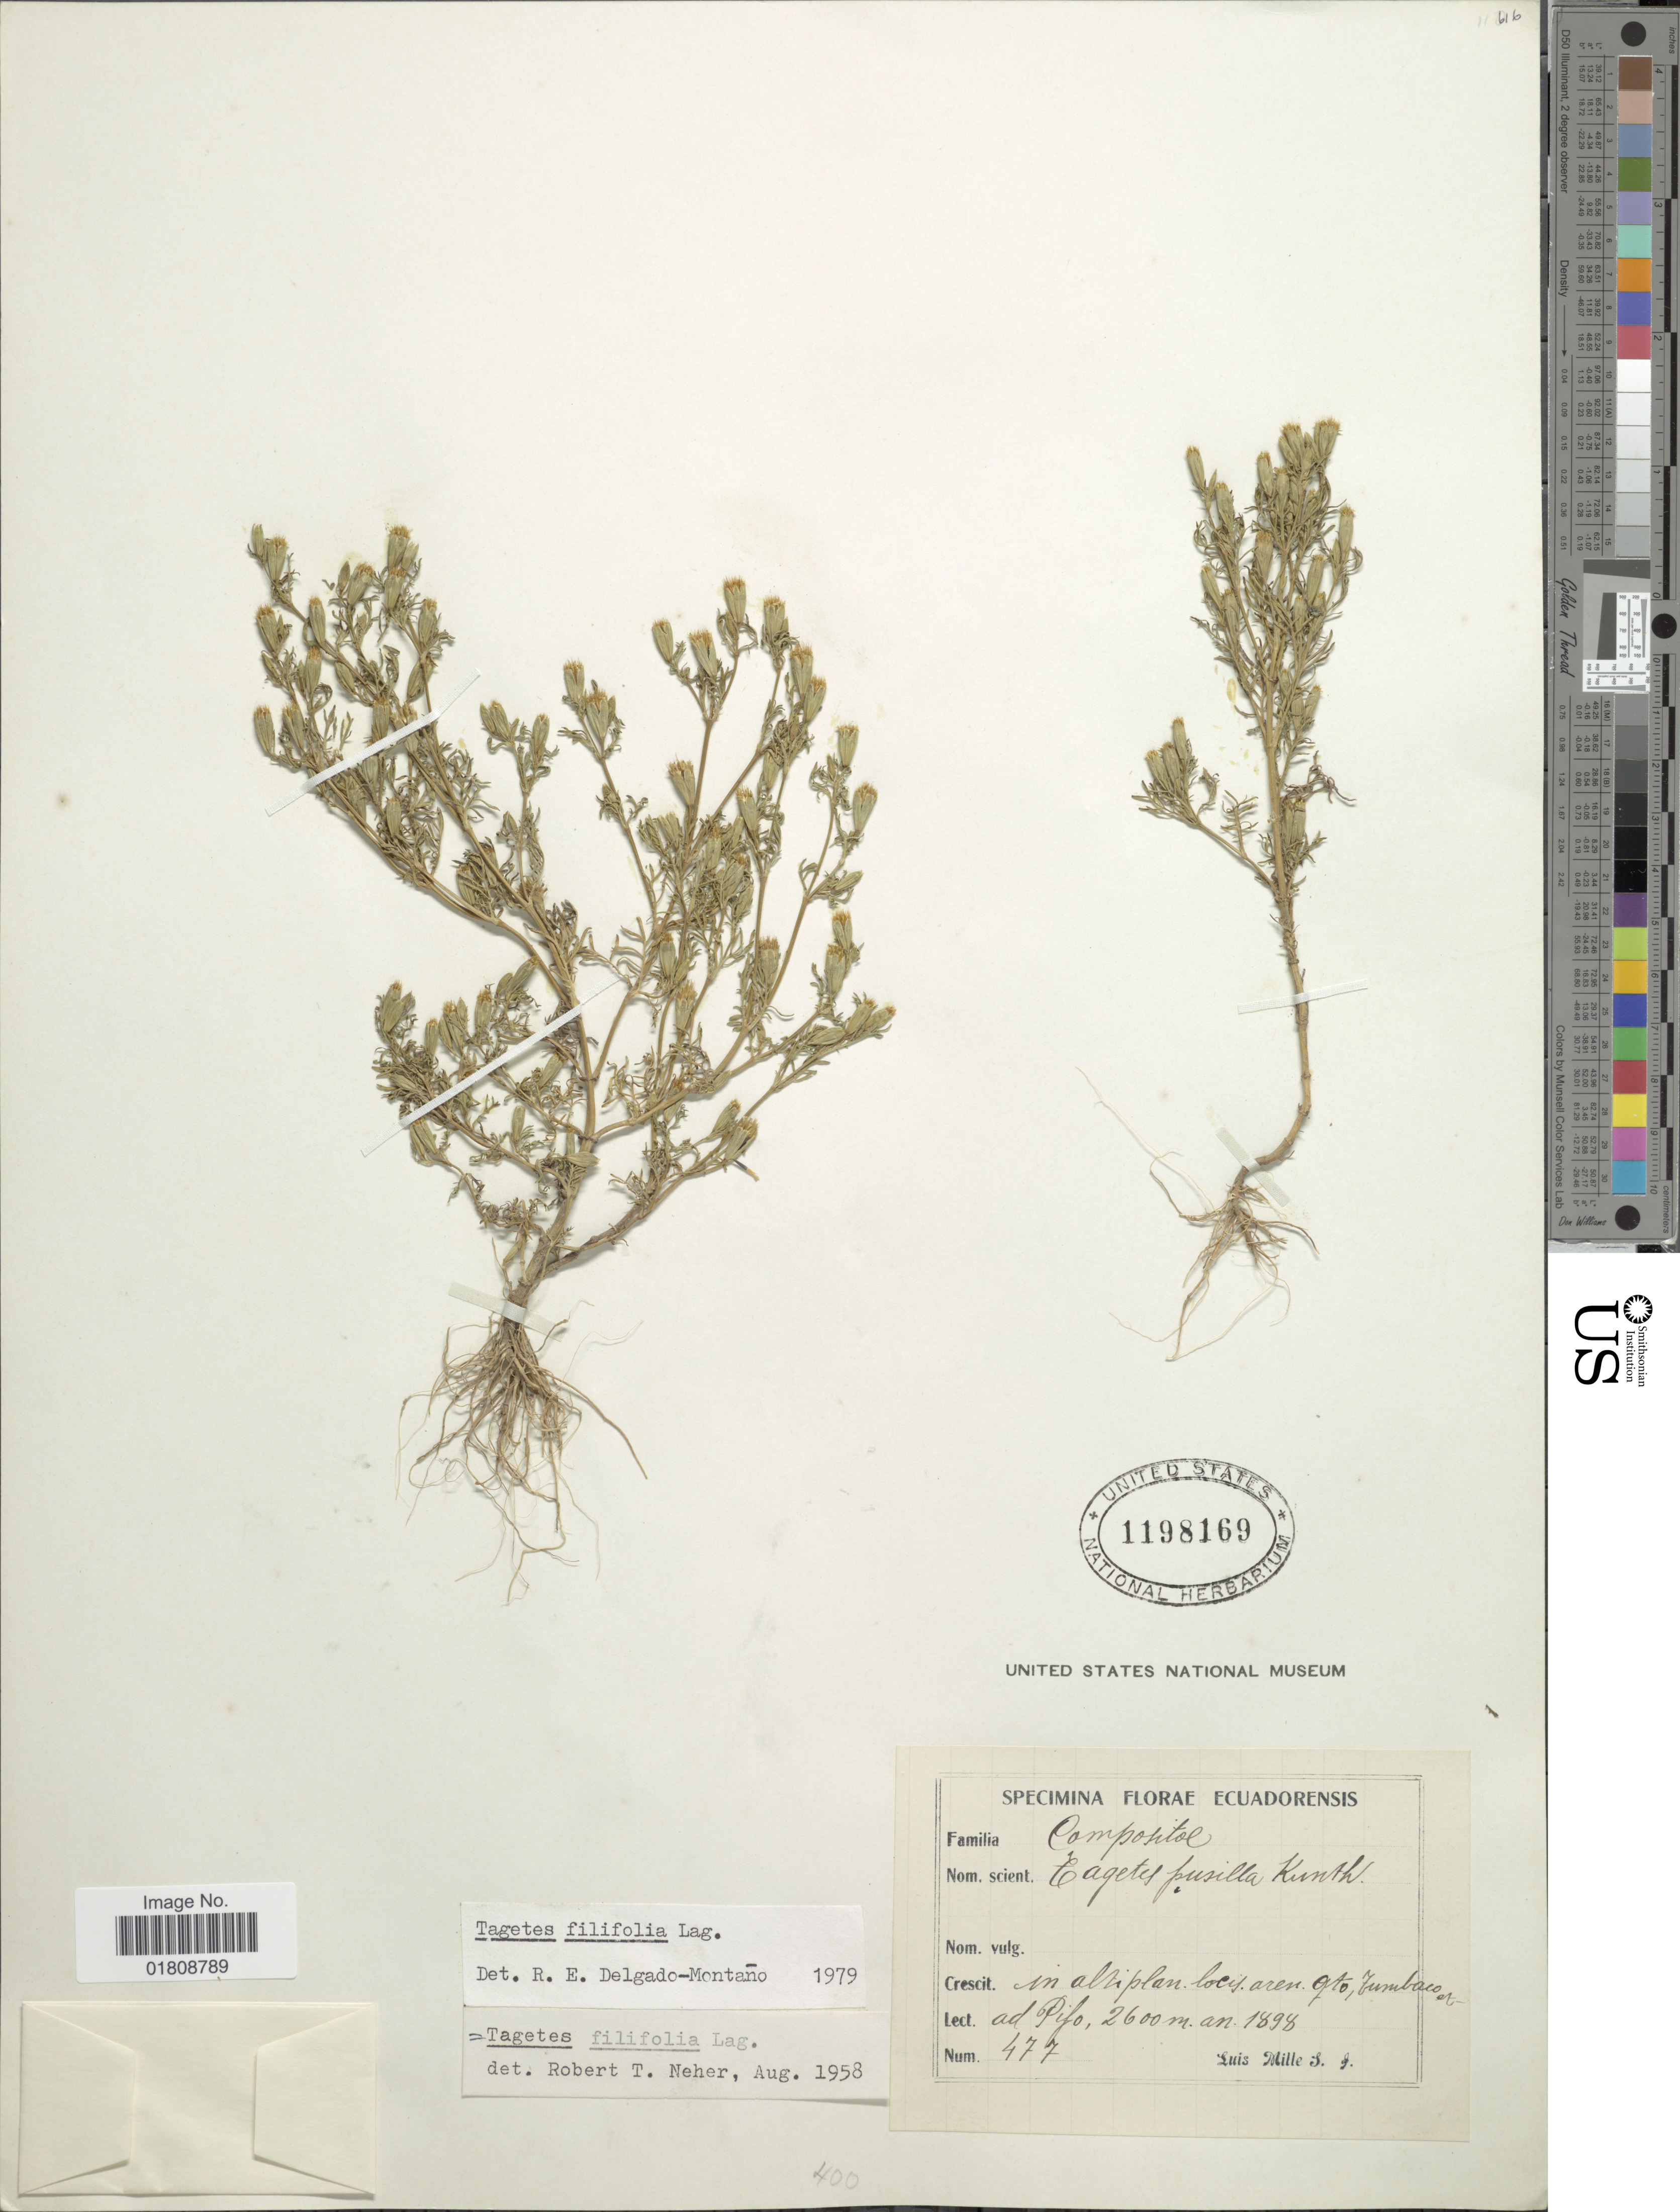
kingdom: Plantae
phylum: Tracheophyta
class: Magnoliopsida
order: Asterales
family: Asteraceae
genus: Tagetes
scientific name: Tagetes filifolia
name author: Lag.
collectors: L. Mille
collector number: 477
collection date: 1898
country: Ecuador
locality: Ad Pifo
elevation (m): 2600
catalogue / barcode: US 1198169